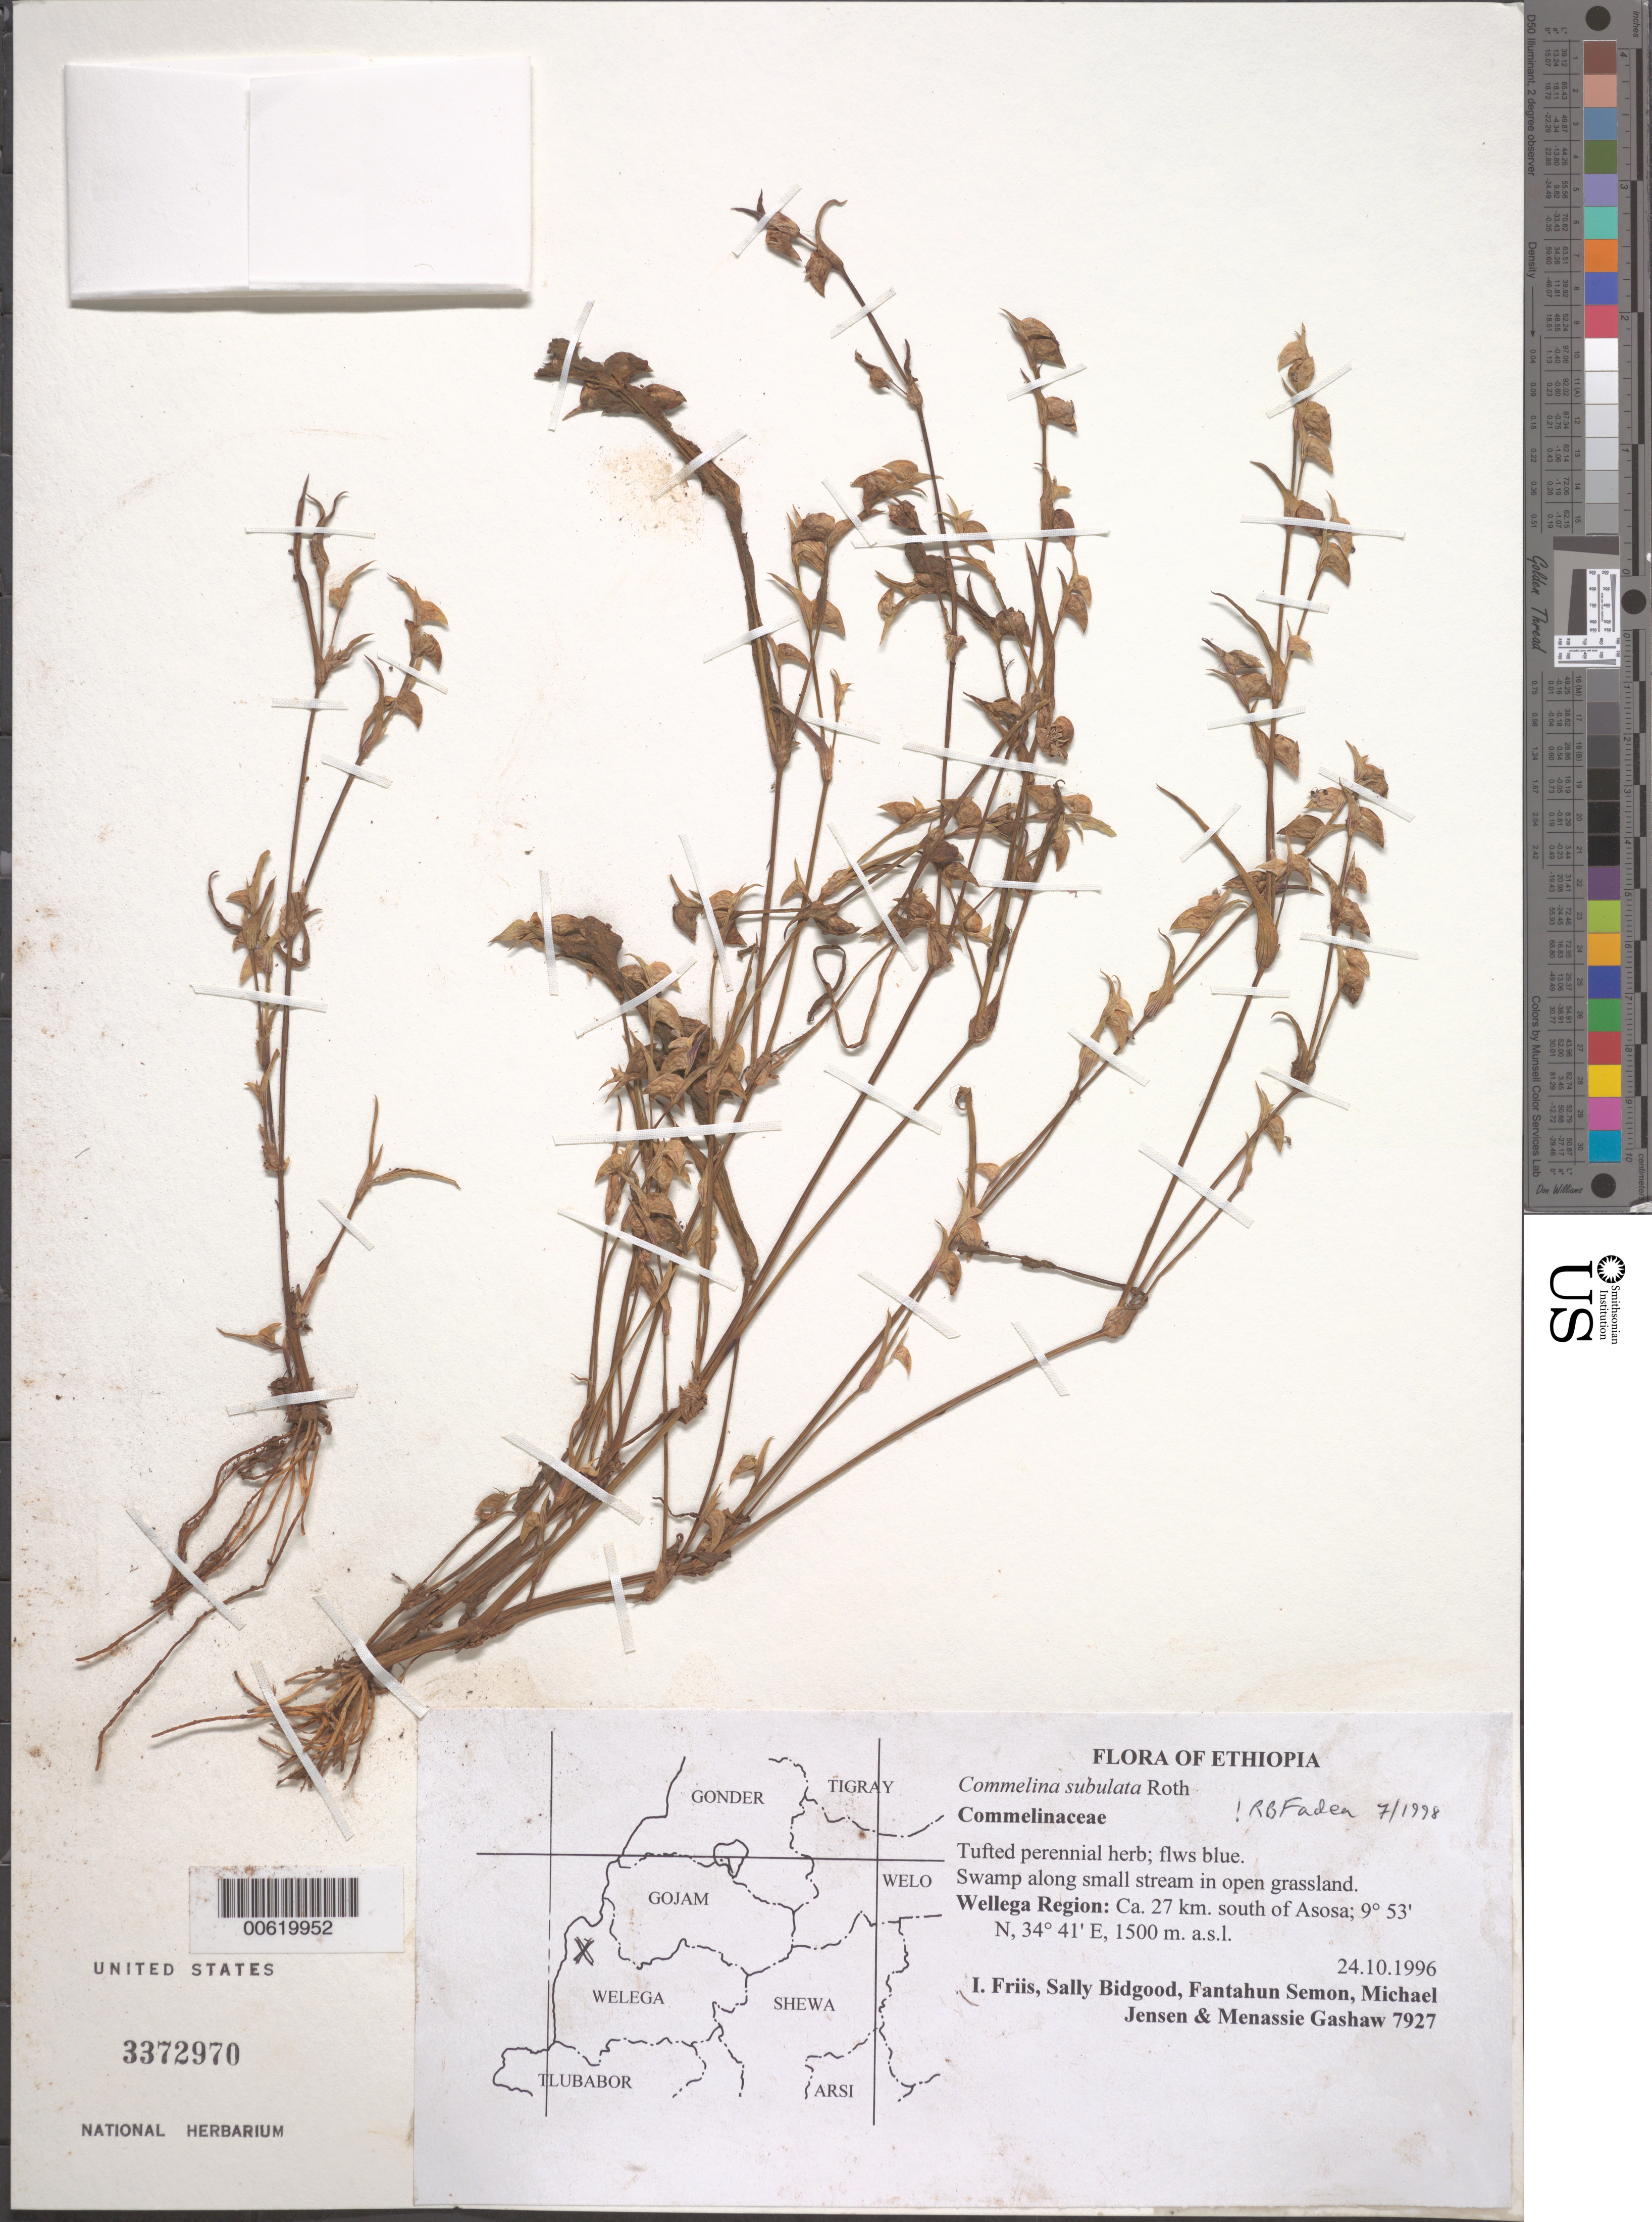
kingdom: Plantae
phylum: Tracheophyta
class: Liliopsida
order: Commelinales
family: Commelinaceae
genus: Commelina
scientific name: Commelina subulata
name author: Roth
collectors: I. Friis, S. Bidgood, F. Semon, M. Jensen & M. Gashaw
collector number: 7927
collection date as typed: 24 Oct 1996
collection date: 1996-10-24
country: Ethiopia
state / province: Oromiya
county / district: Welega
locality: Wellega reg, s of asosa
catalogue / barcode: US 3372970